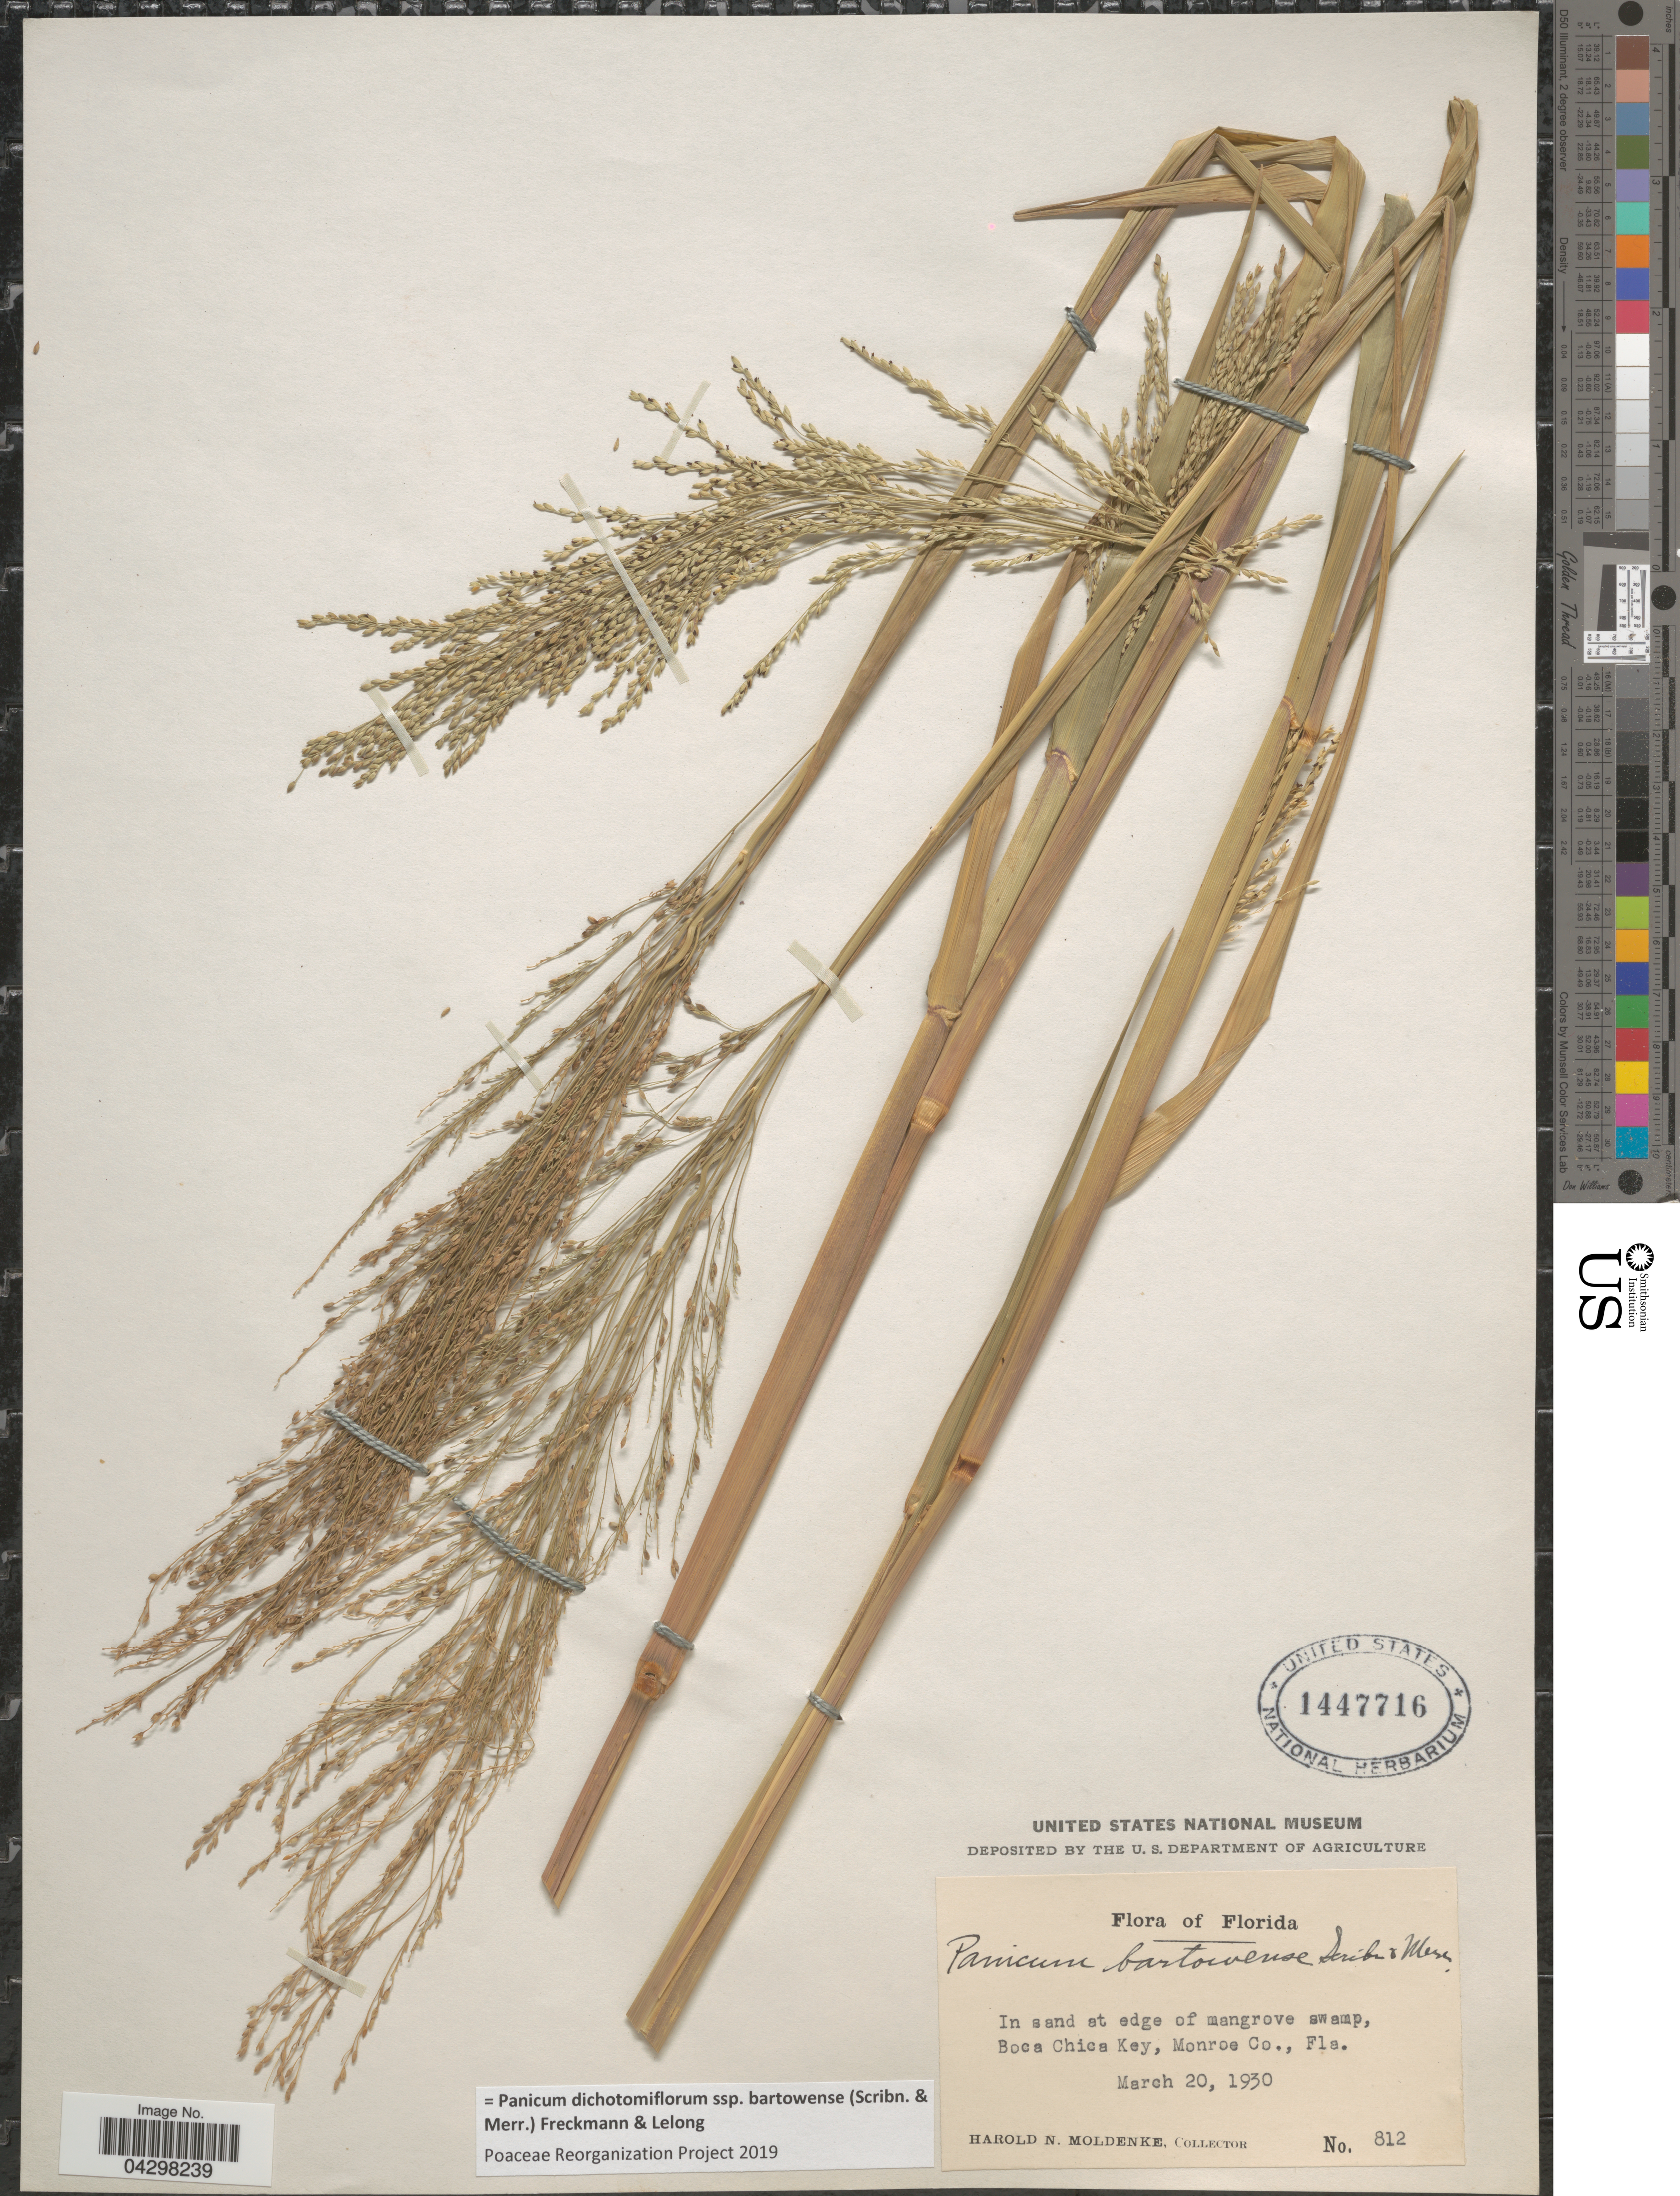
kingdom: Plantae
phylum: Tracheophyta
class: Liliopsida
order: Poales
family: Poaceae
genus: Panicum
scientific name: Panicum dichotomiflorum subsp. bartowense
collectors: H. N. Moldenke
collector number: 812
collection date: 1930-03-20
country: United States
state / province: Florida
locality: In sand at edge of mangrove swamp, Boca Chica Key, Monroe Co.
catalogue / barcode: US 1447716